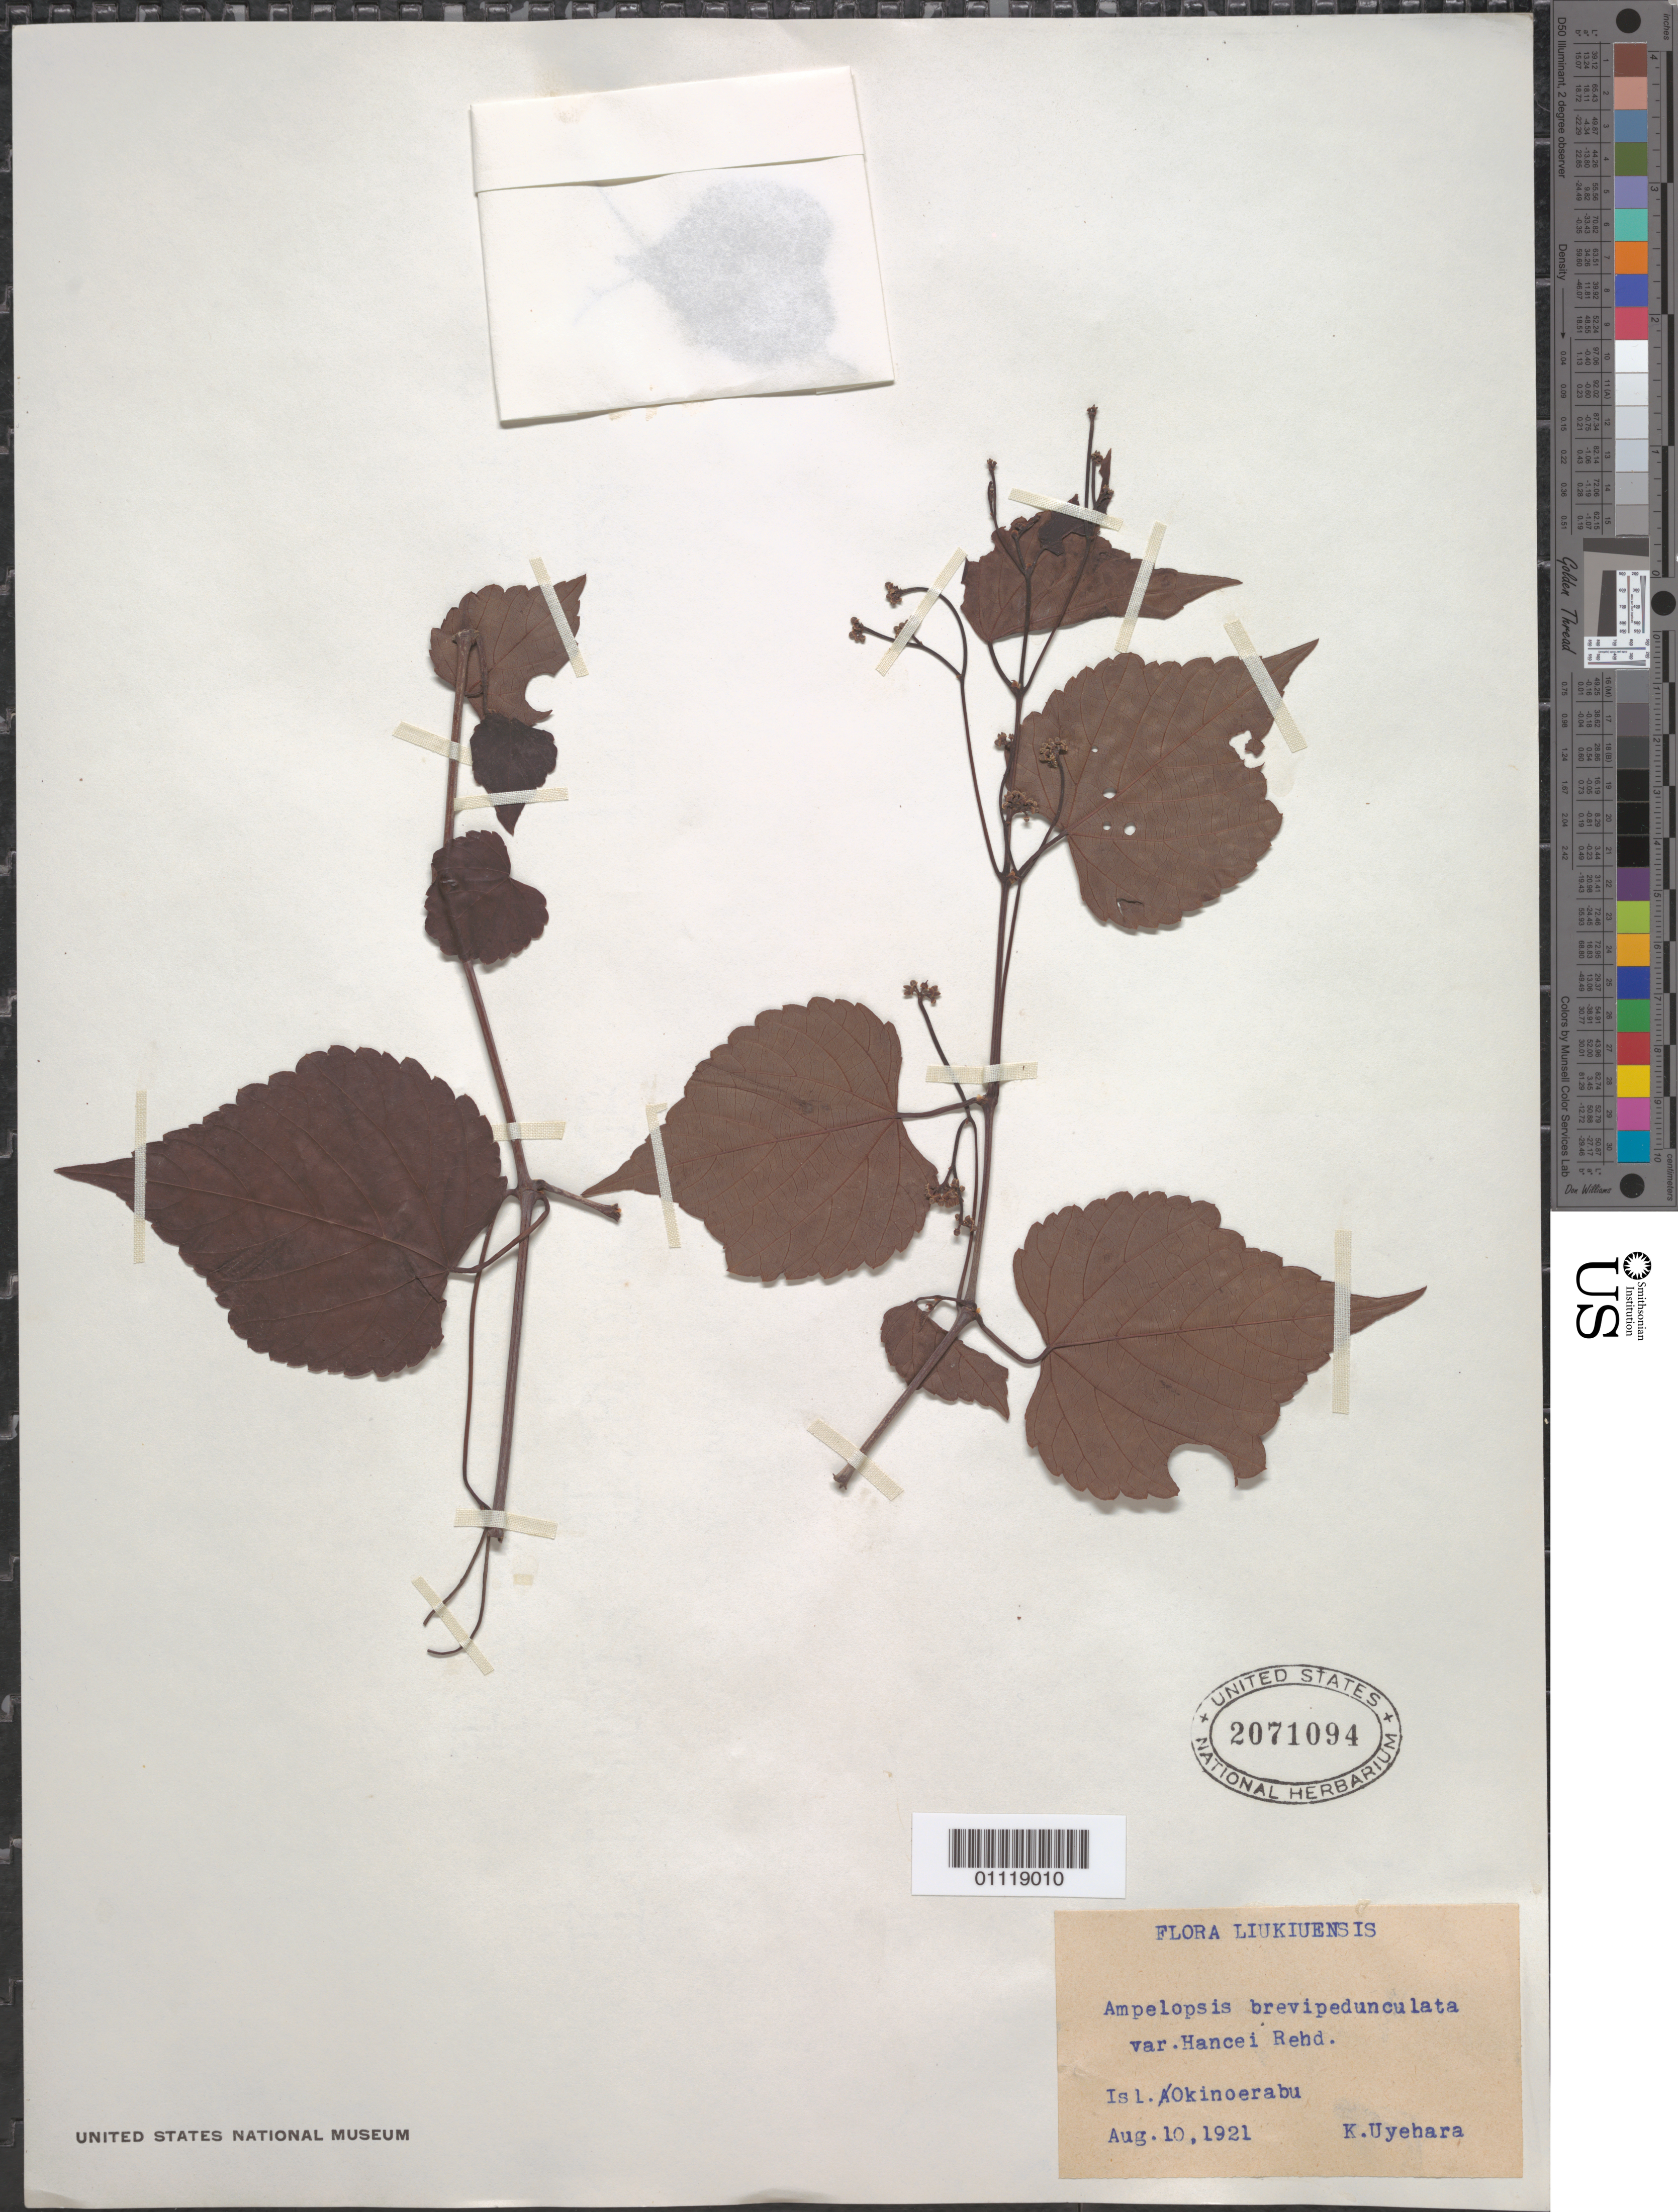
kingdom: Plantae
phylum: Tracheophyta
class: Magnoliopsida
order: Vitales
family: Vitaceae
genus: Ampelopsis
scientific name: Ampelopsis brevipedunculata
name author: (Maxim.) Trautv.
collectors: K. Uyehara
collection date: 1921-08-10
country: Japan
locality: Amami Islands, Okinoerabu Is.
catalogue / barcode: US 2071094